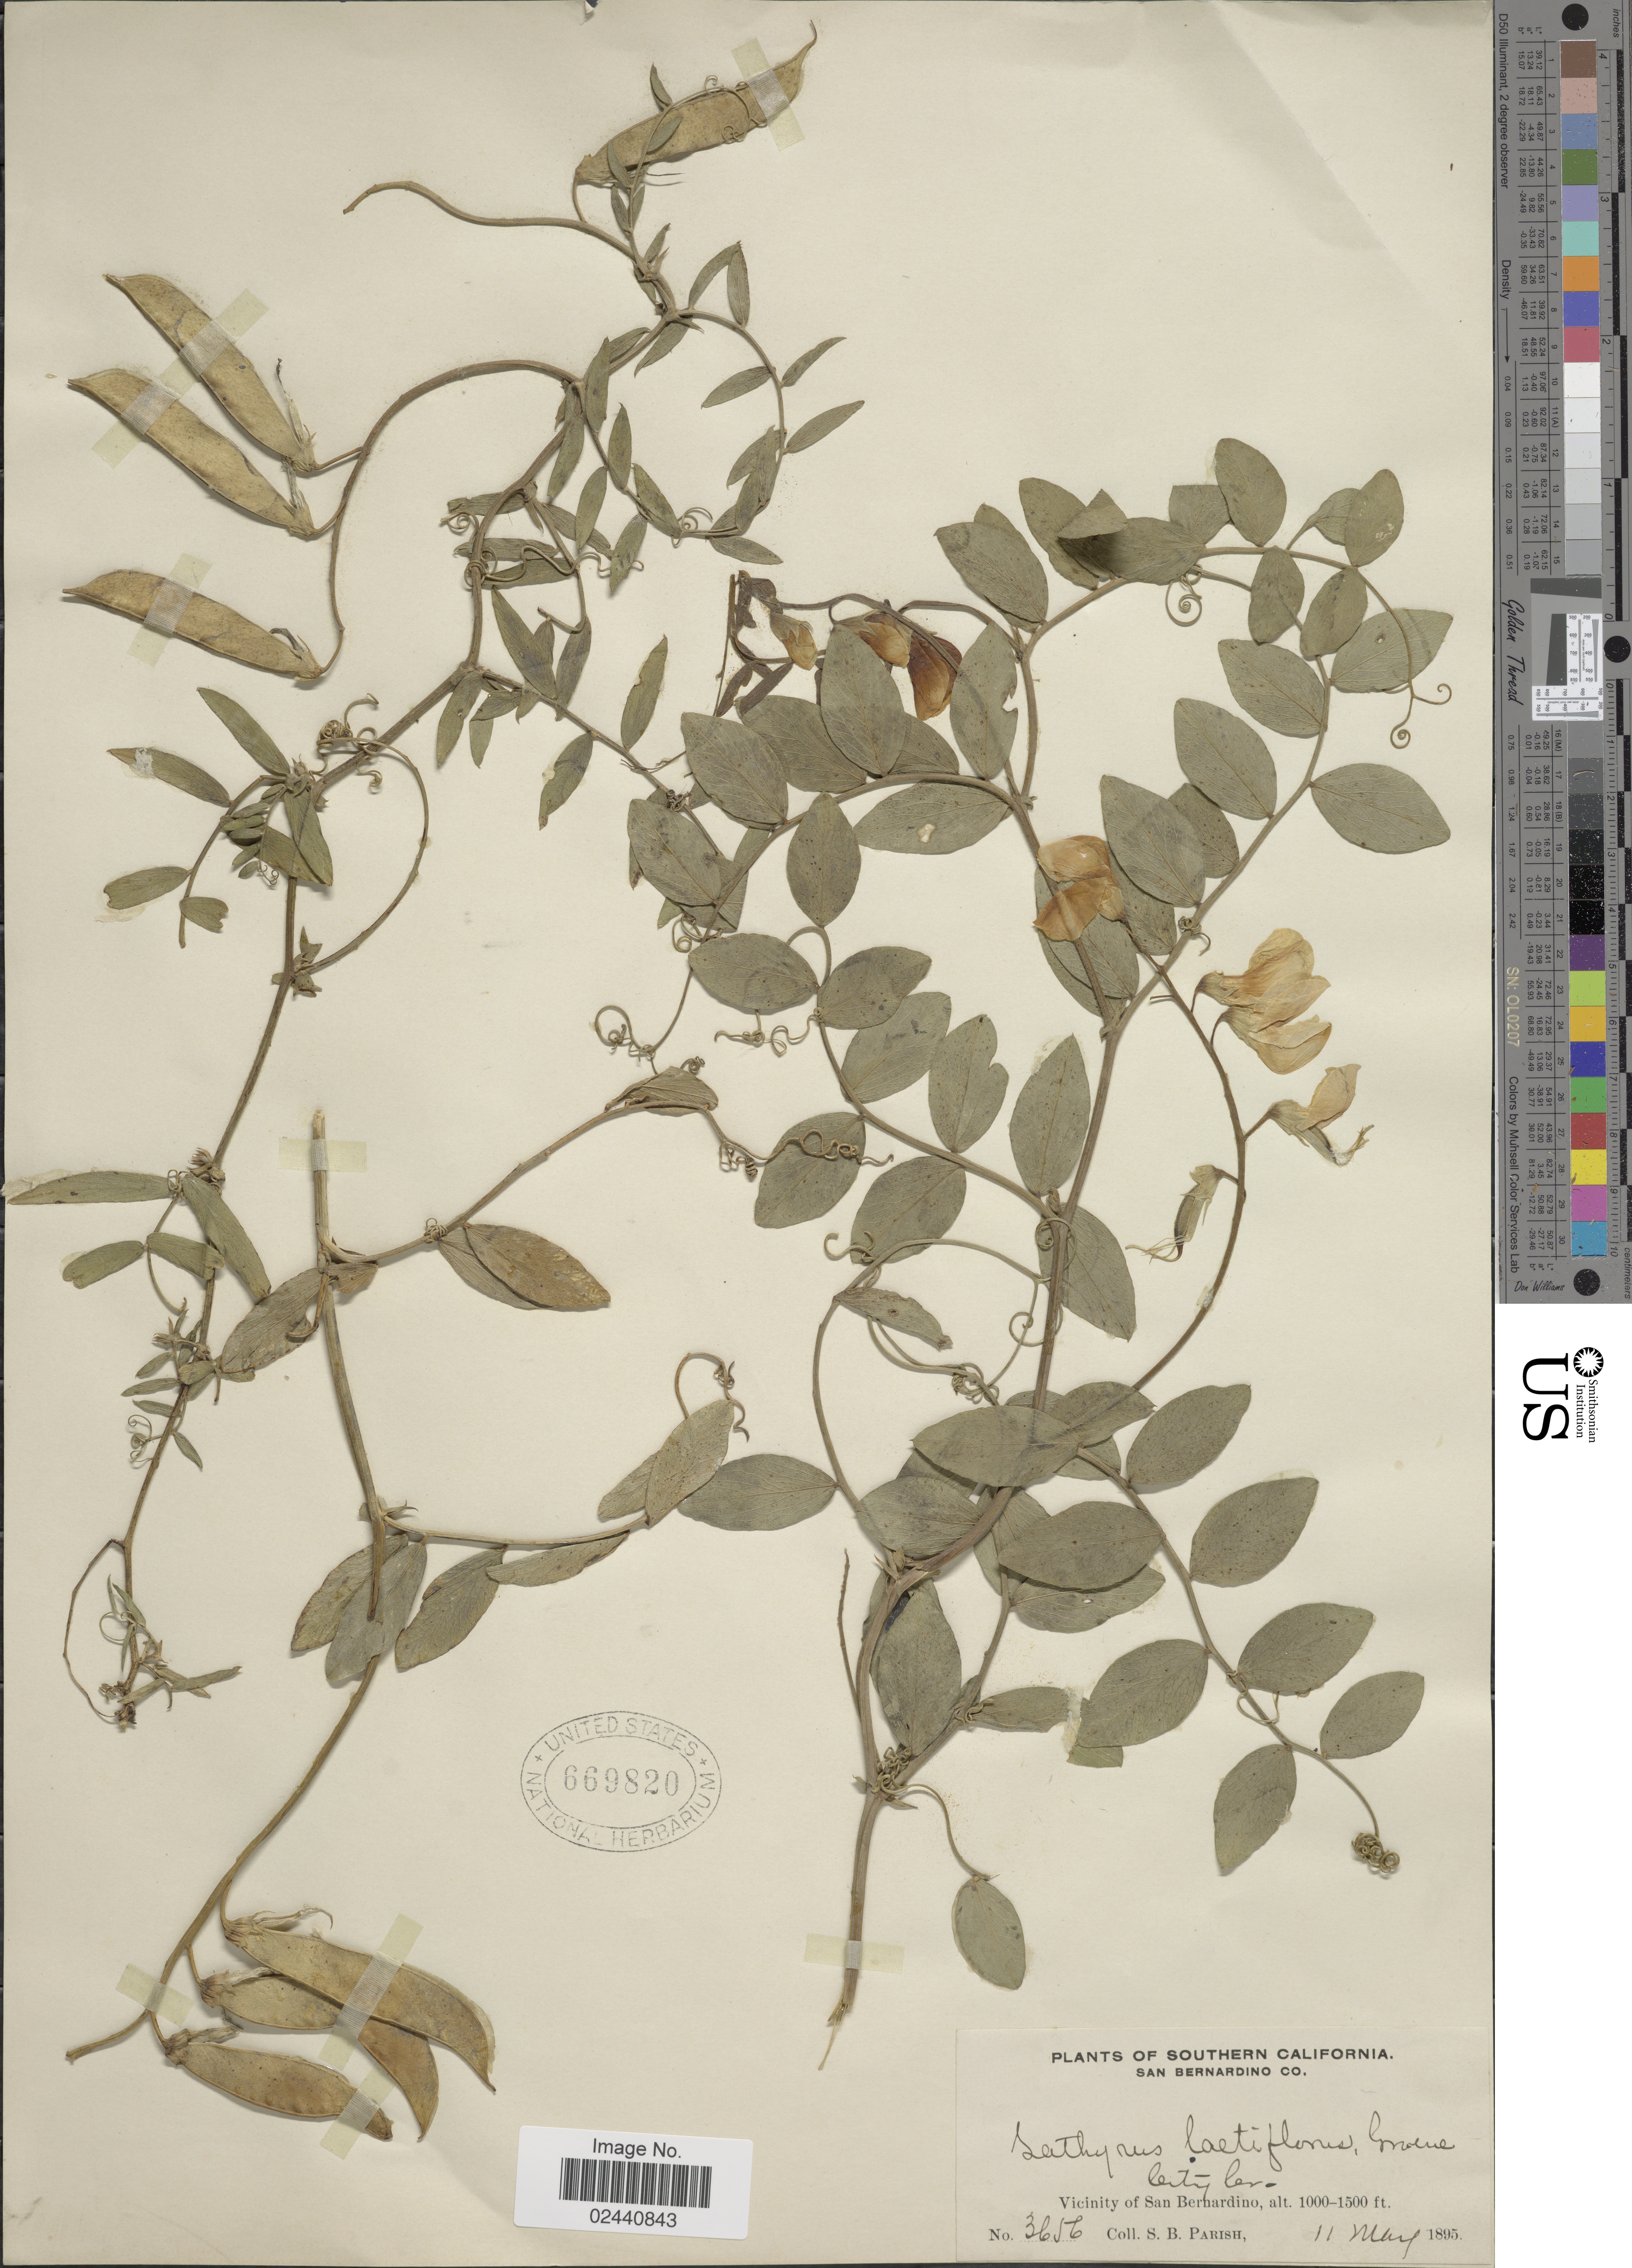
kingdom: Plantae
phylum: Tracheophyta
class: Magnoliopsida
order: Fabales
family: Fabaceae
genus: Lathyrus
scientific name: Lathyrus laetiflorus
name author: Greene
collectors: S. B. Parish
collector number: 3656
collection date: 1895-05-11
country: United States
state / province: California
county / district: San Bernardino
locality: Southern California, San Bernardino Co., Vicinity of San Bernardino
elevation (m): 305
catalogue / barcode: US 669820